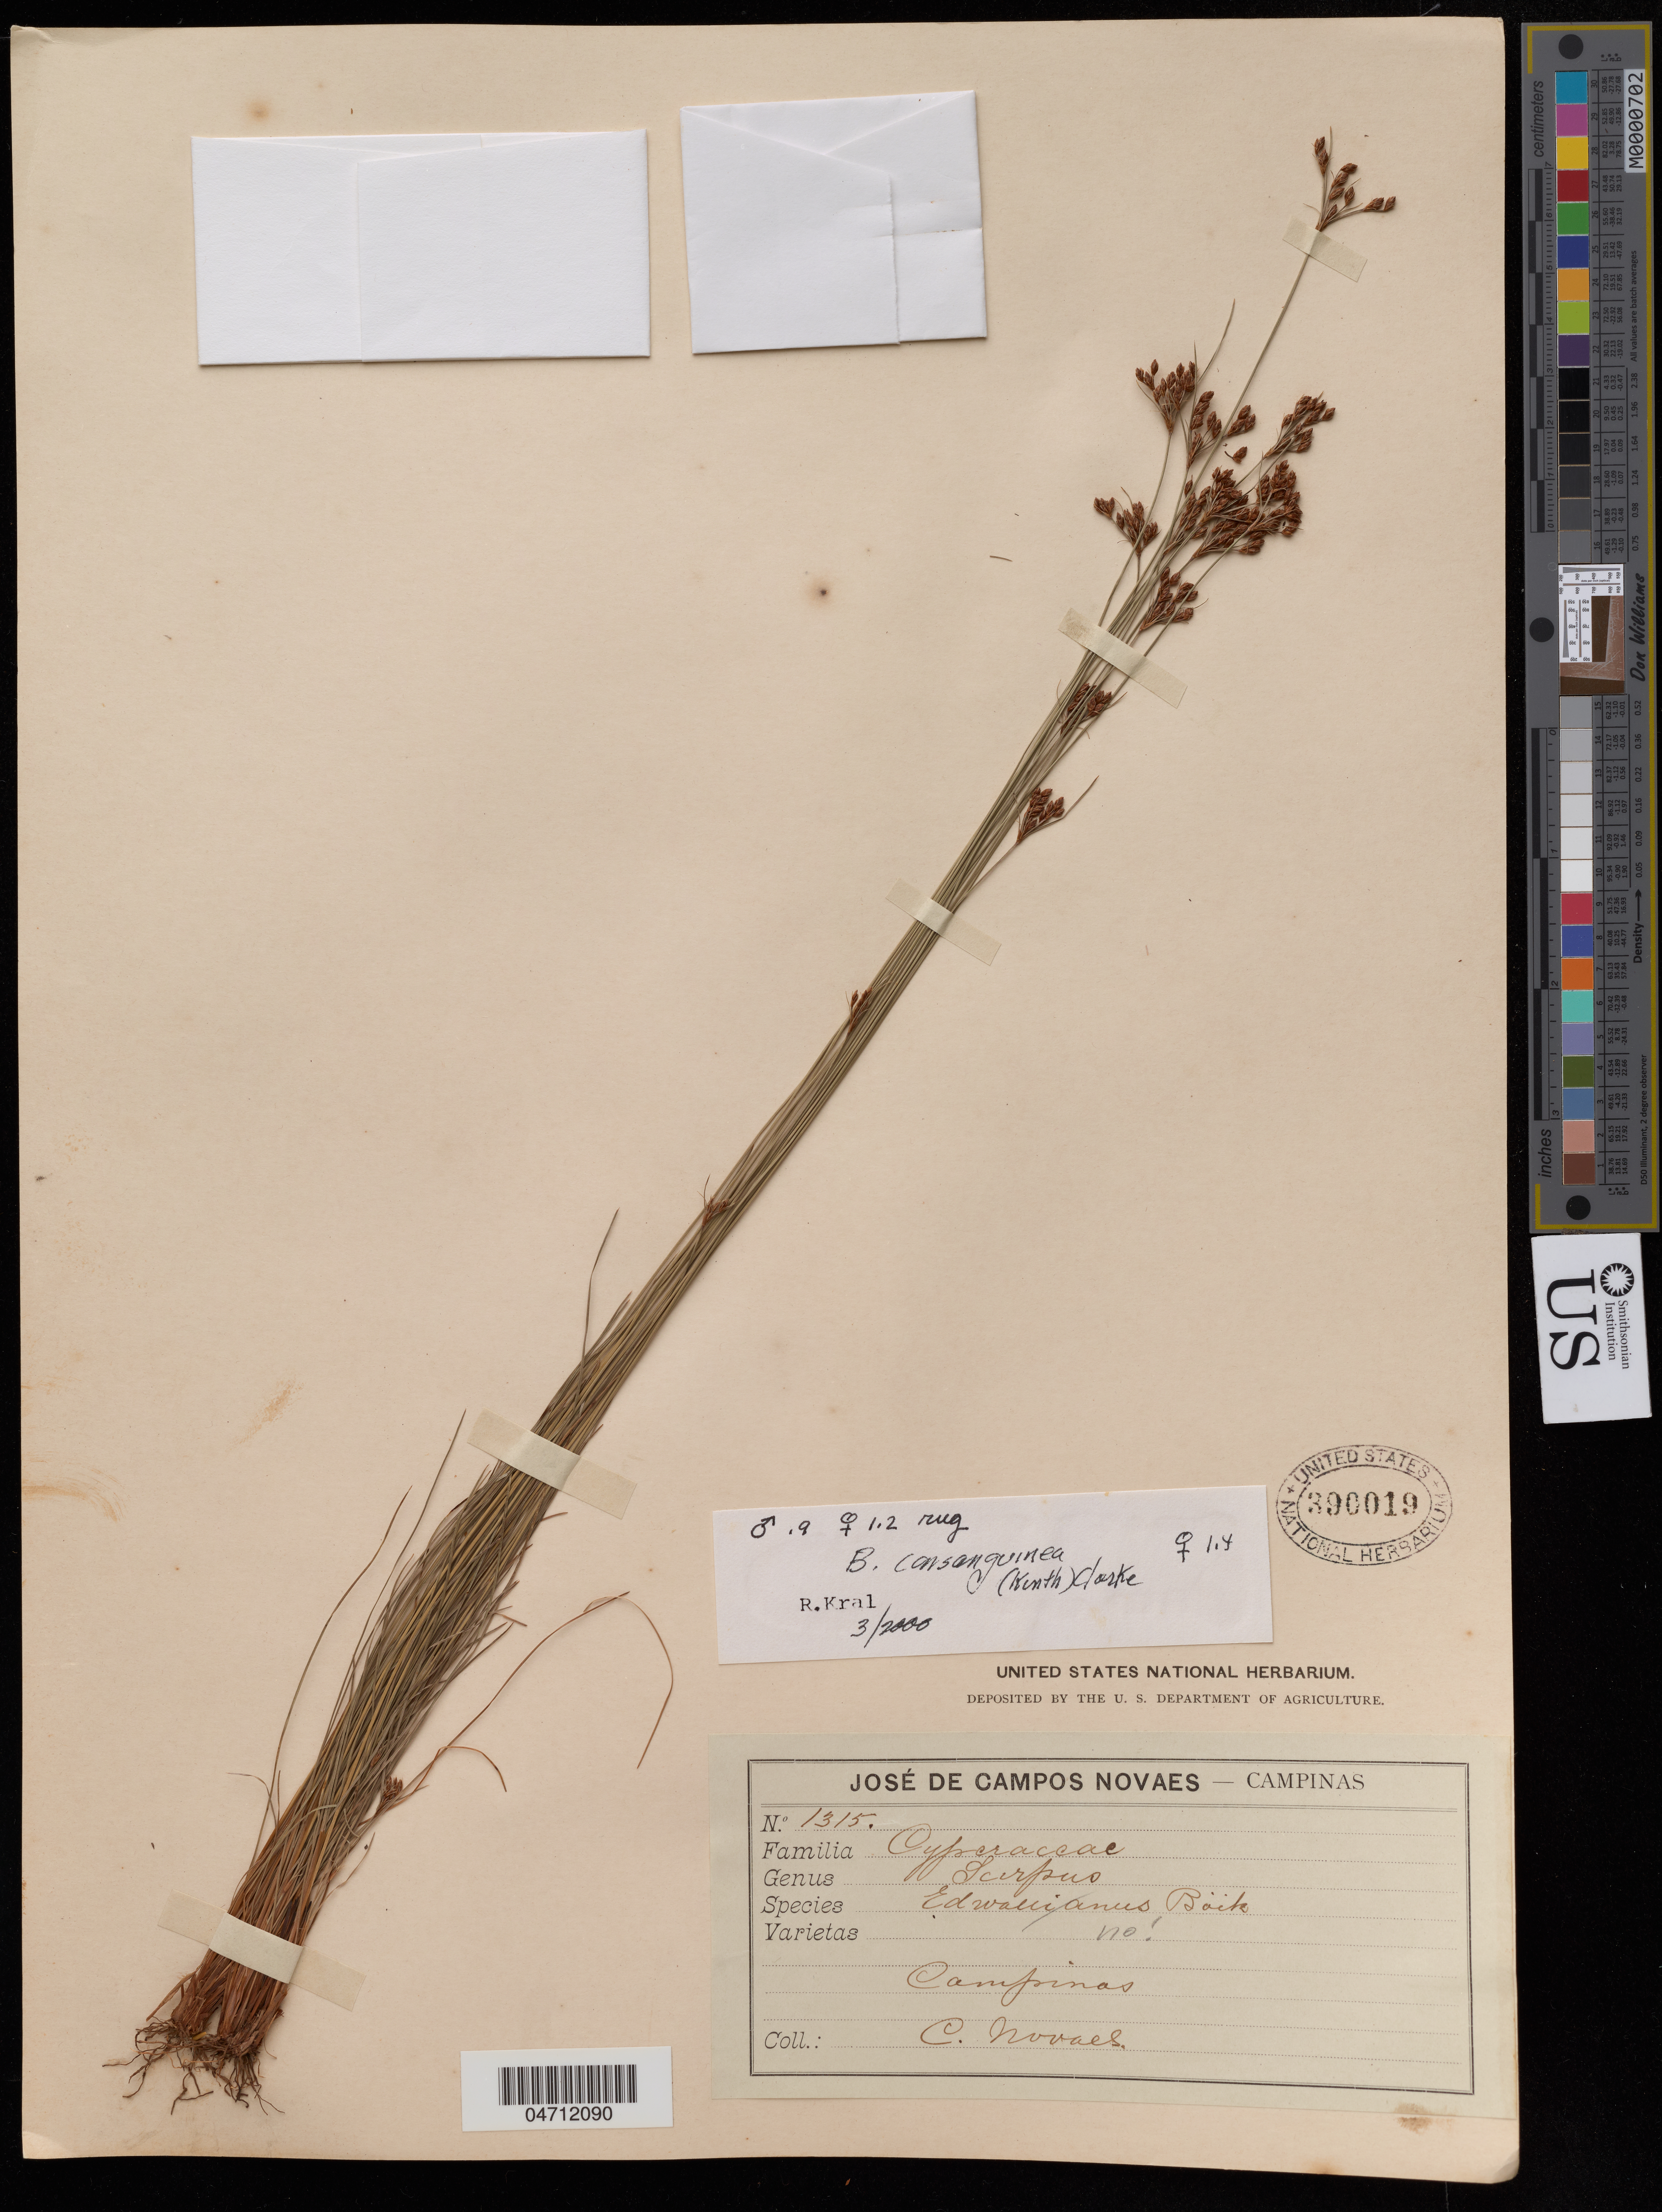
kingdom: Plantae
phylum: Tracheophyta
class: Liliopsida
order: Poales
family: Cyperaceae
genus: Bulbostylis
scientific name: Bulbostylis consanguinea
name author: Nees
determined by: Kral, R.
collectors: J. Novães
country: Brazil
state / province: São Paulo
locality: Campinas.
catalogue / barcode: US 390019